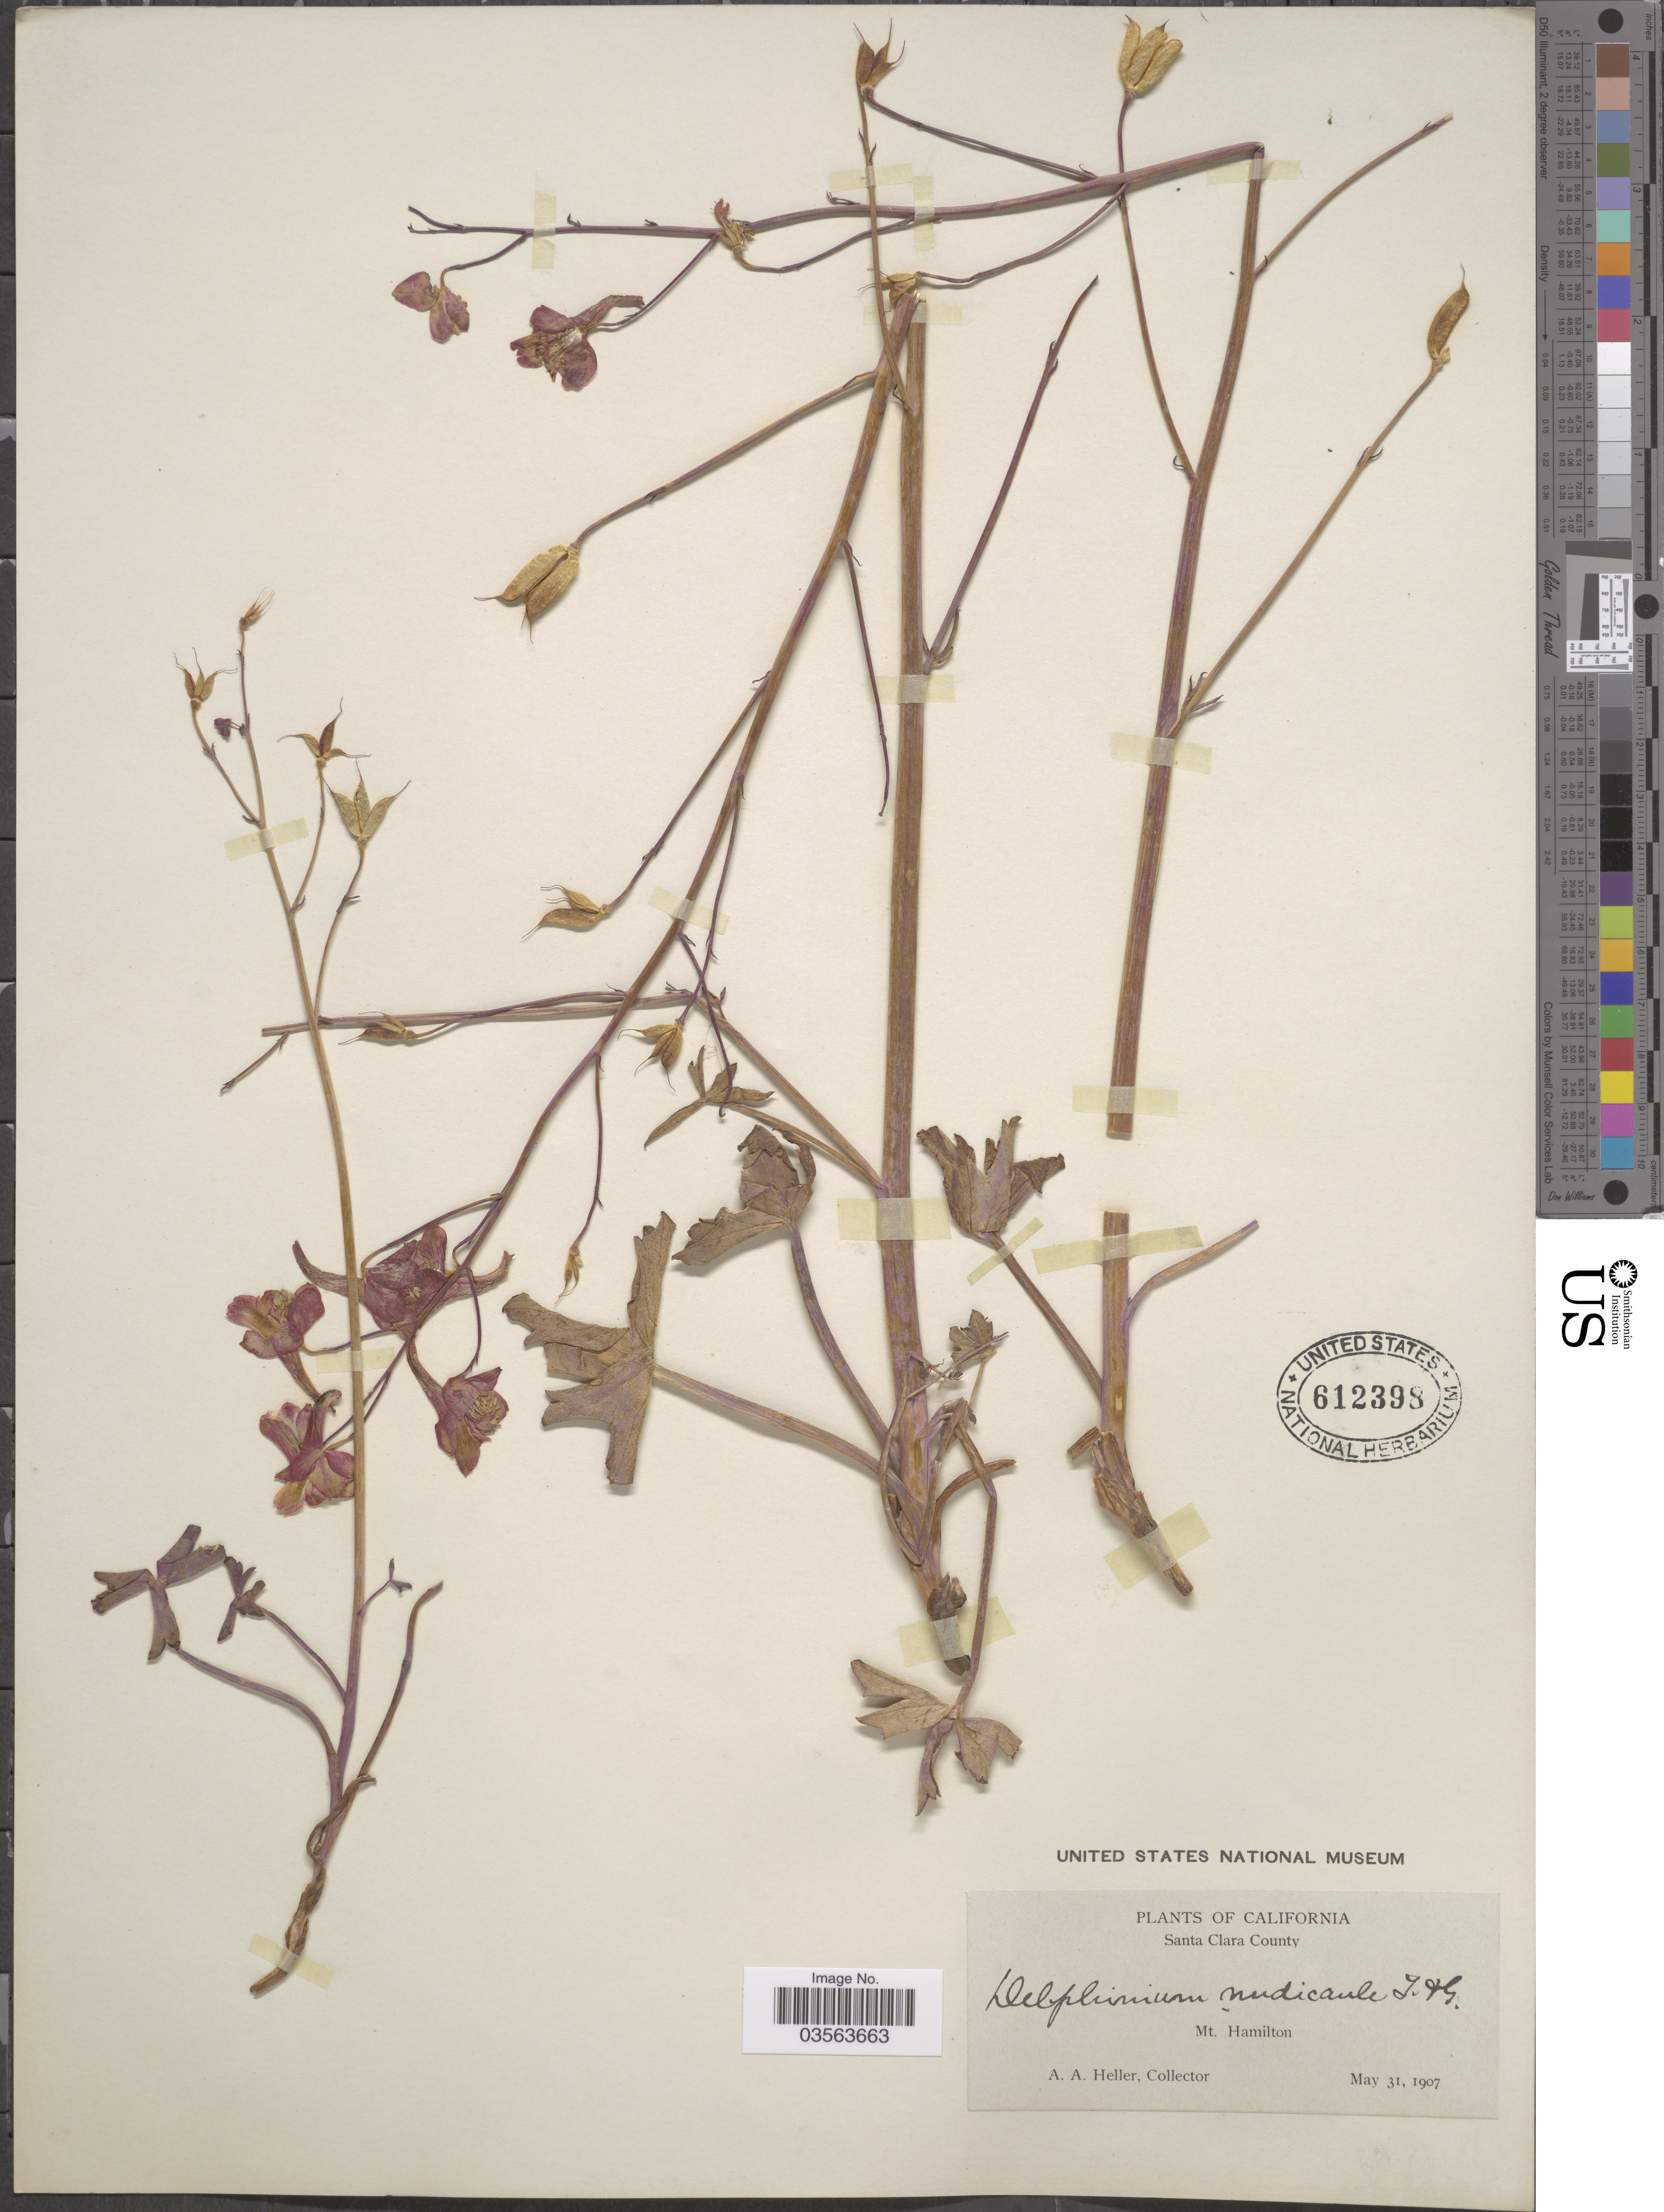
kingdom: Plantae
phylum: Tracheophyta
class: Magnoliopsida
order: Ranunculales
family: Ranunculaceae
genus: Delphinium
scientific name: Delphinium nudicaule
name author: Torr. & A. Gray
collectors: A. A. Heller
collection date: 1907-05-31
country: United States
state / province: California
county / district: Santa Clara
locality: Santa Clara County. Mt. Hamilton.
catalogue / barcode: US 612398